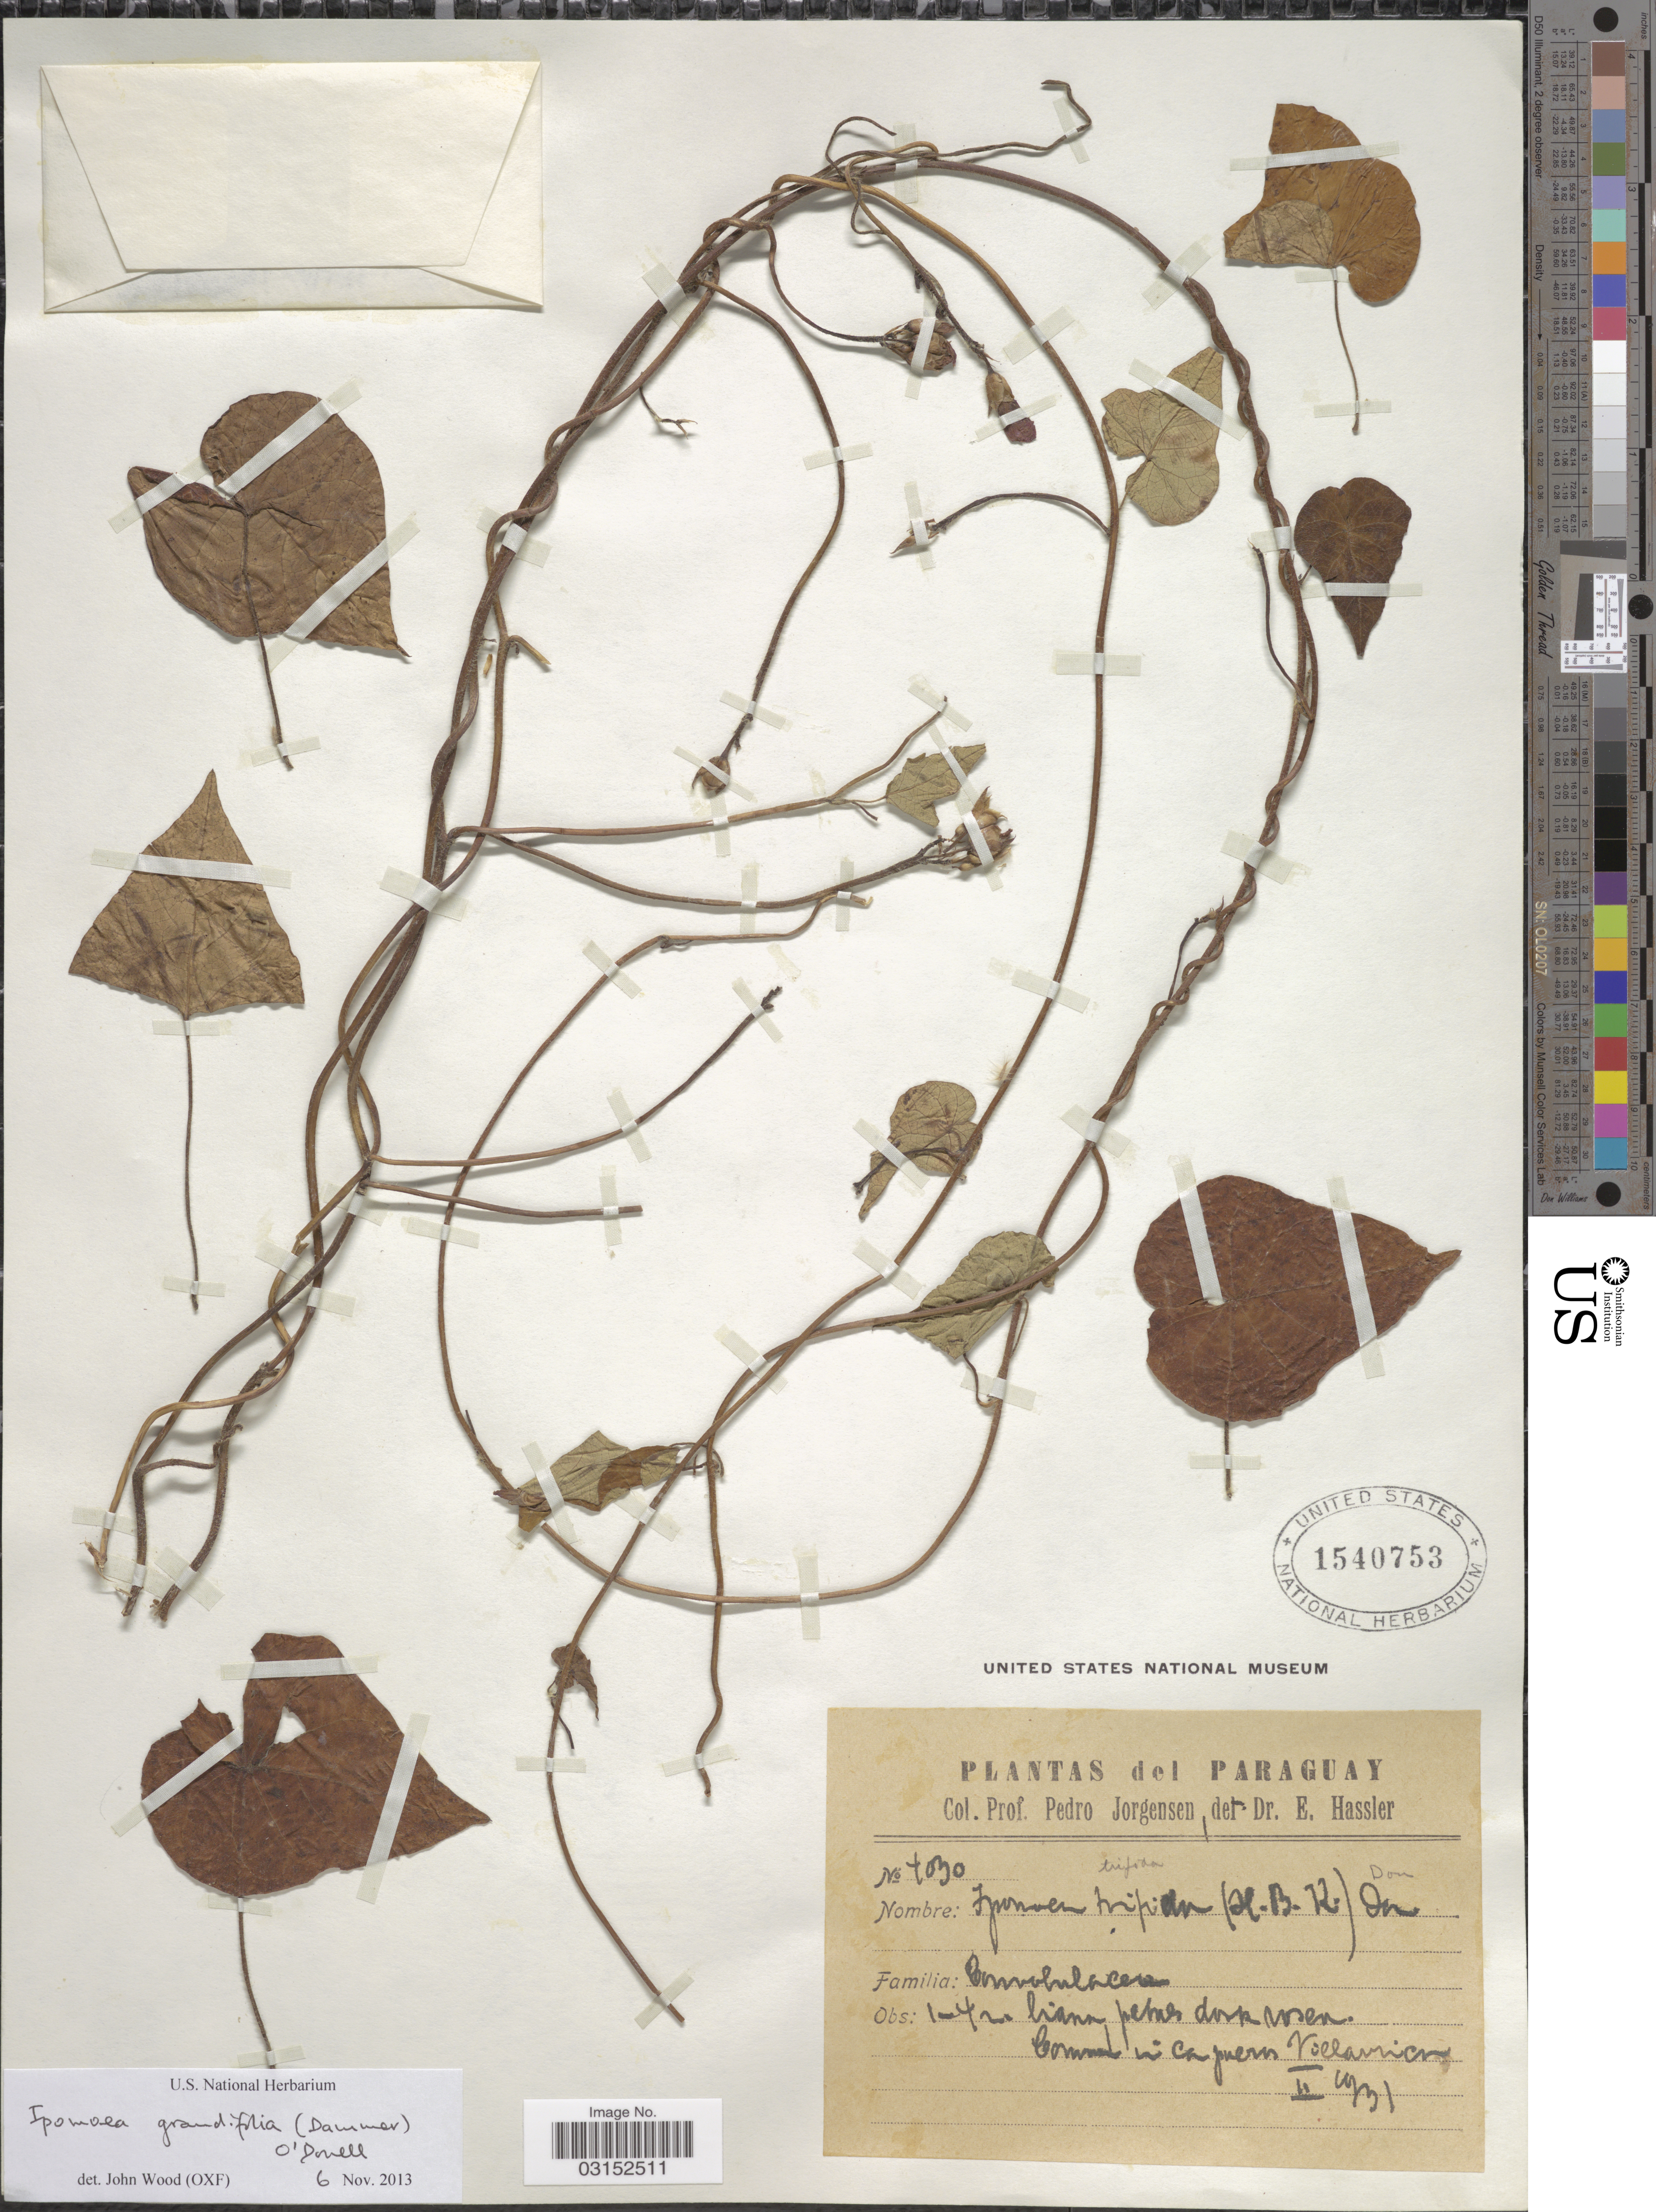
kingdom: Plantae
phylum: Tracheophyta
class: Magnoliopsida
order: Solanales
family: Convolvulaceae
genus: Ipomoea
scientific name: Ipomoea grandifolia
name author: (Dammer) O'Donell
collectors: P. Jorgensen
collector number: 4030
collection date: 1931-02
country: Paraguay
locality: Villa Rica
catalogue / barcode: US 1540753